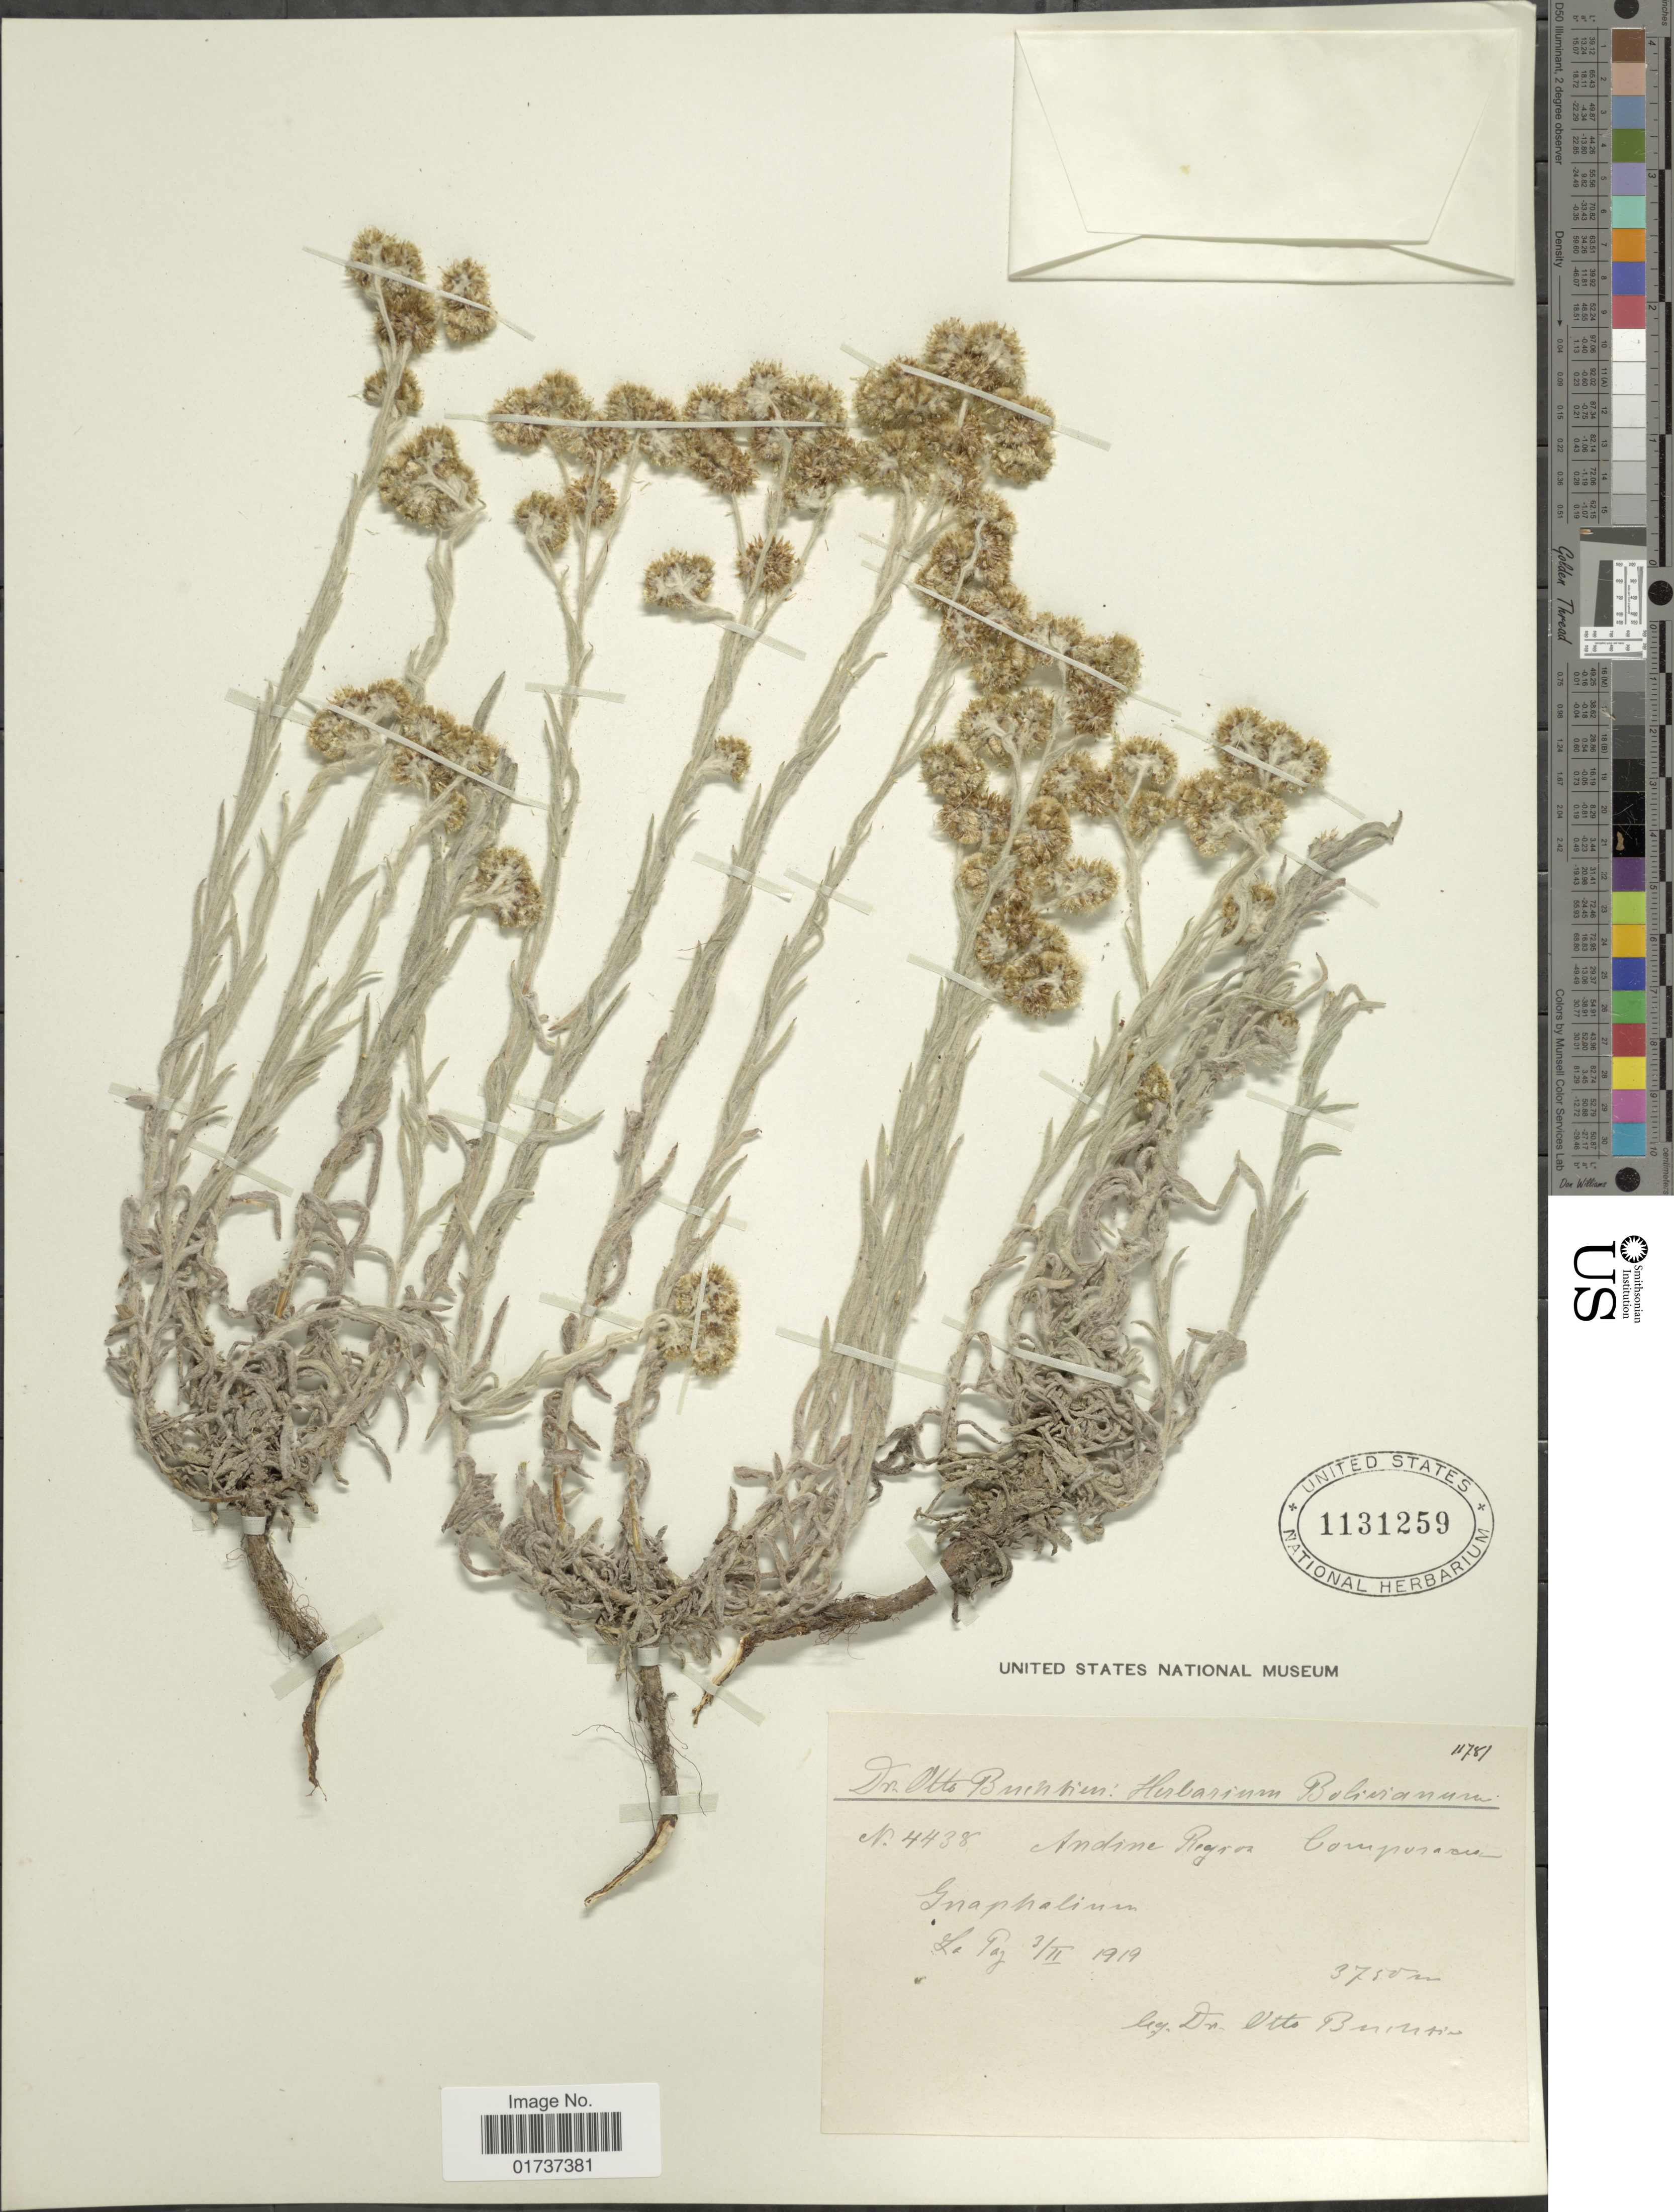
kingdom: Plantae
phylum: Tracheophyta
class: Magnoliopsida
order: Asterales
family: Asteraceae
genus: Gnaphalium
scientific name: Gnaphalium sp.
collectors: O. Buchtien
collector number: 4438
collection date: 1919-02-03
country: Bolivia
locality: Gnaphalium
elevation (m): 3750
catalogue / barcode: US 1131259